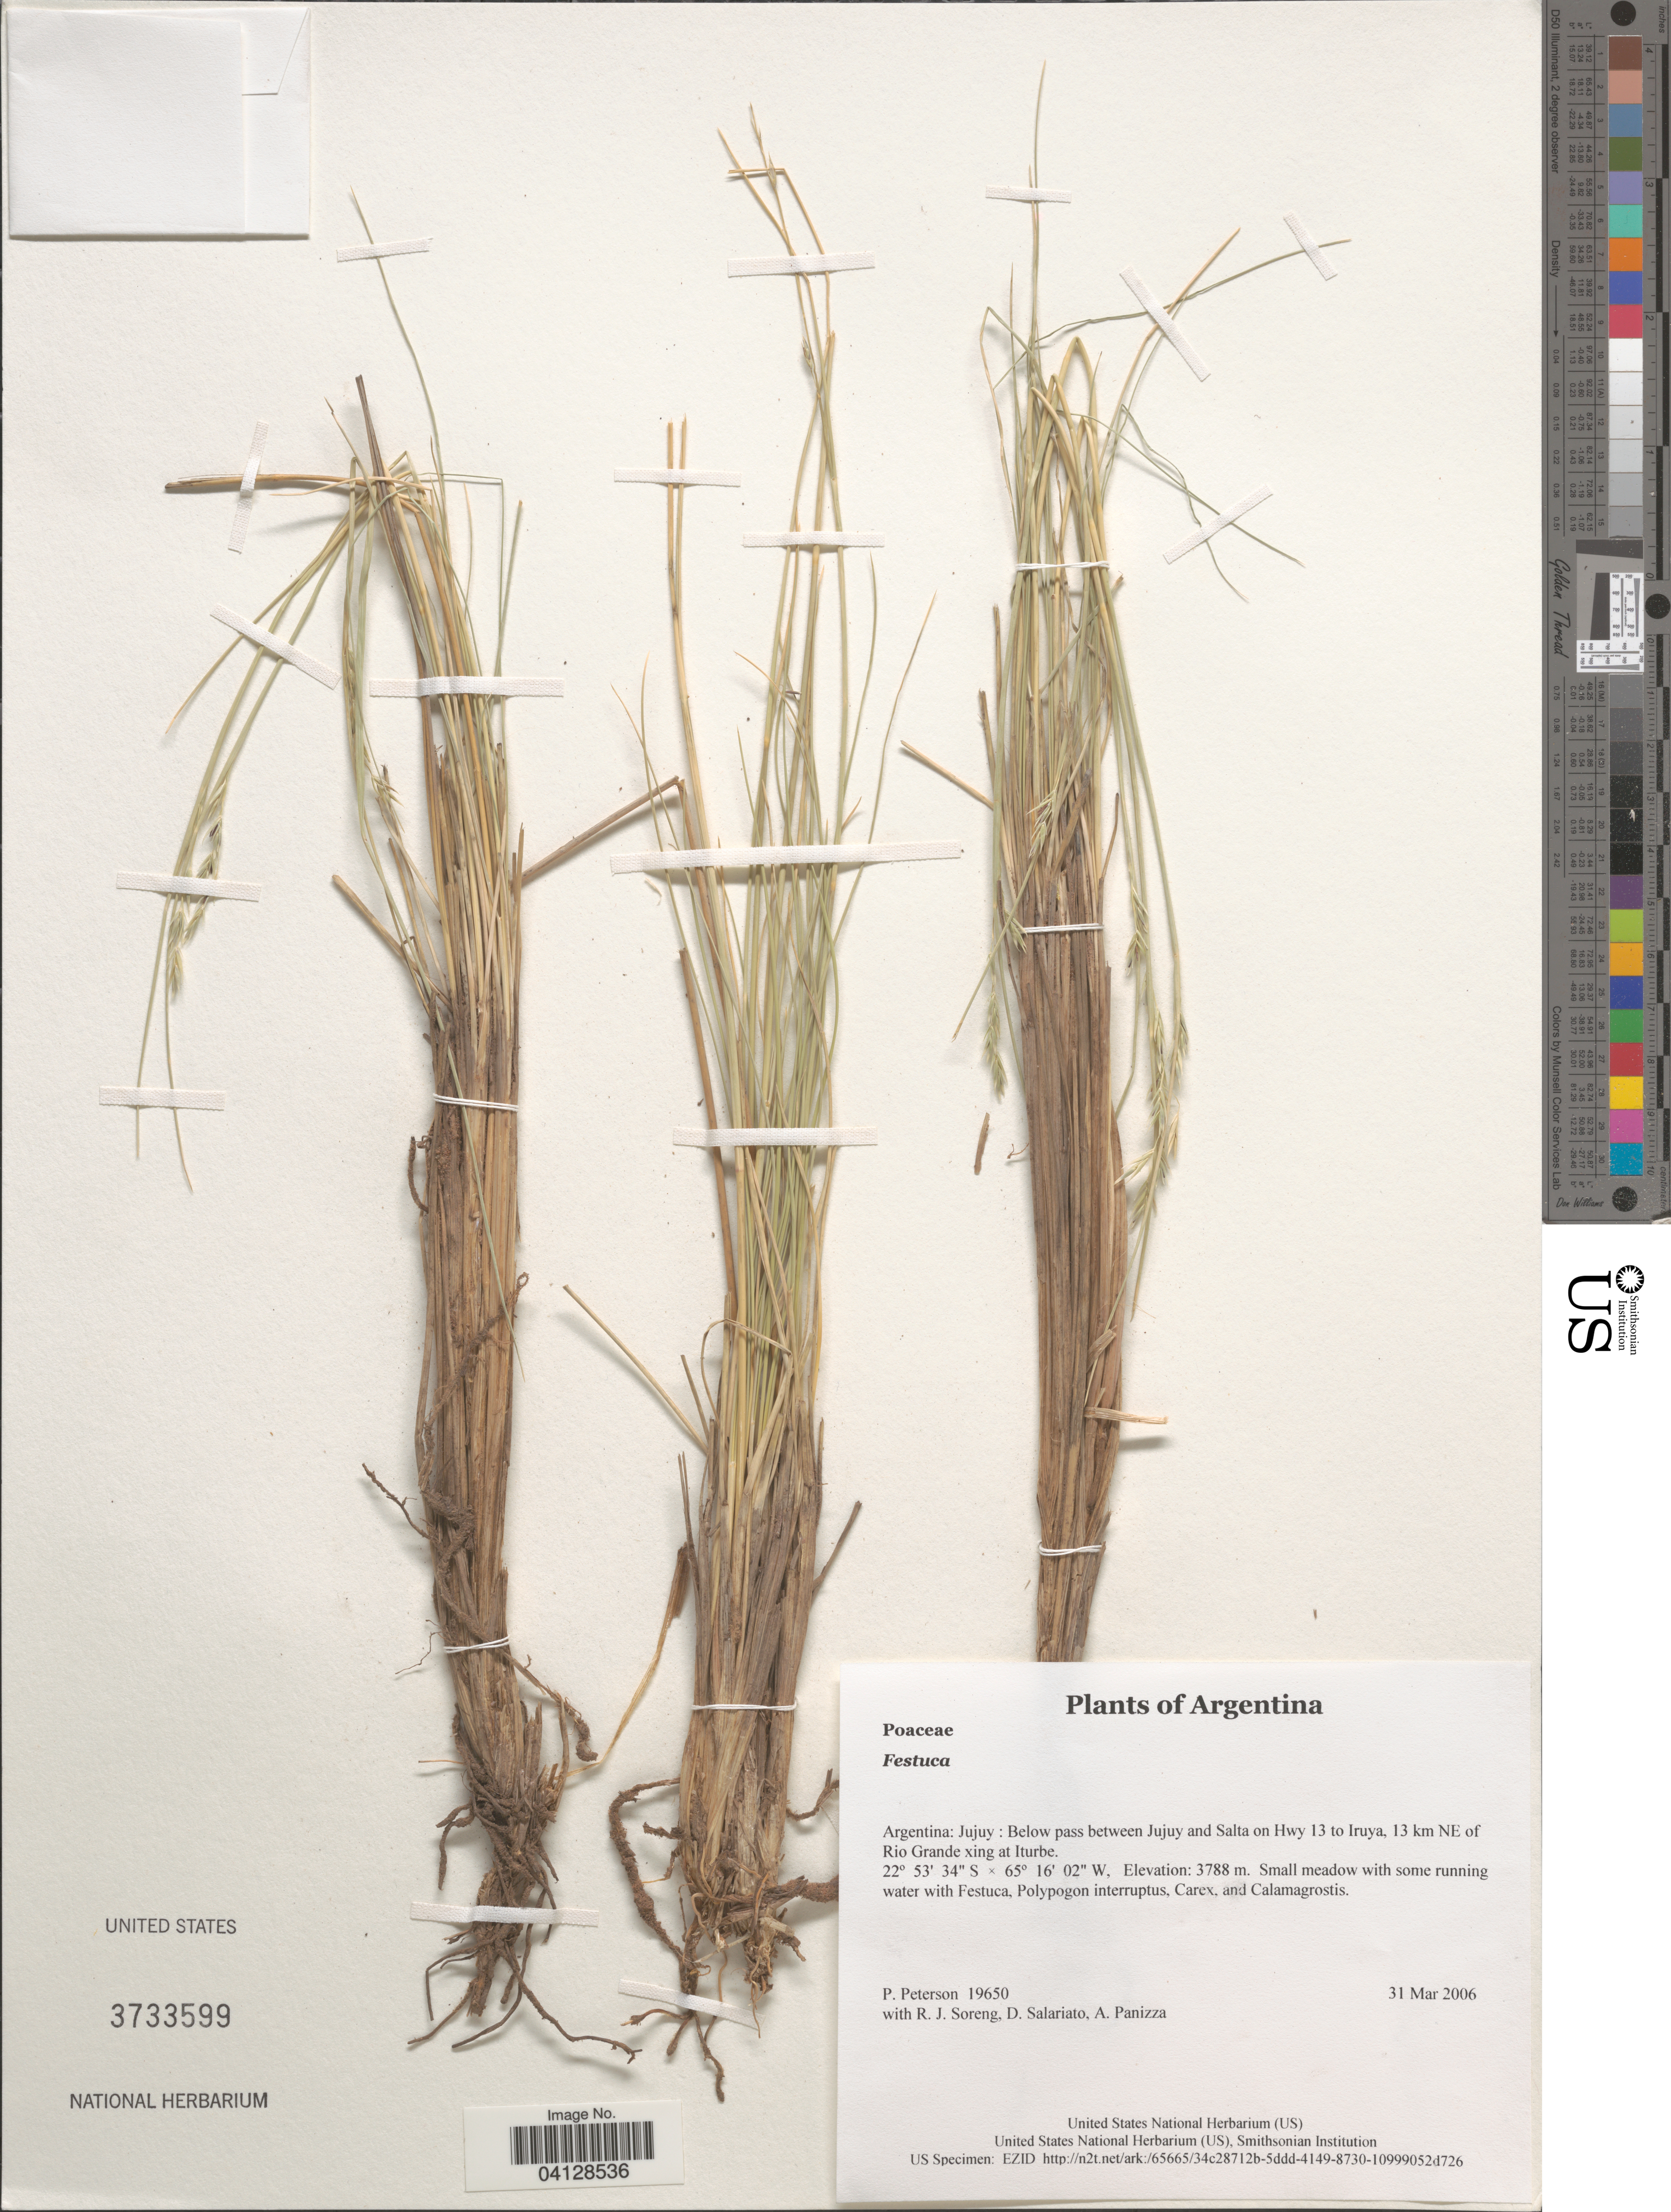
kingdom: Plantae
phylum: Tracheophyta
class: Liliopsida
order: Poales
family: Poaceae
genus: Festuca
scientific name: Festuca sp.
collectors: P. Peterson, R. J. Soreng, D. Salariato & A. Panizza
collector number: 19650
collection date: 2006-03-31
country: Argentina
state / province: Jujuy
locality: Below pass between Jujuy and Salta on Hwy 13 to Iruya, 13 km NE of Rio Grande xing at Iturbe.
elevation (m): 3788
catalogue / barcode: US 3733599